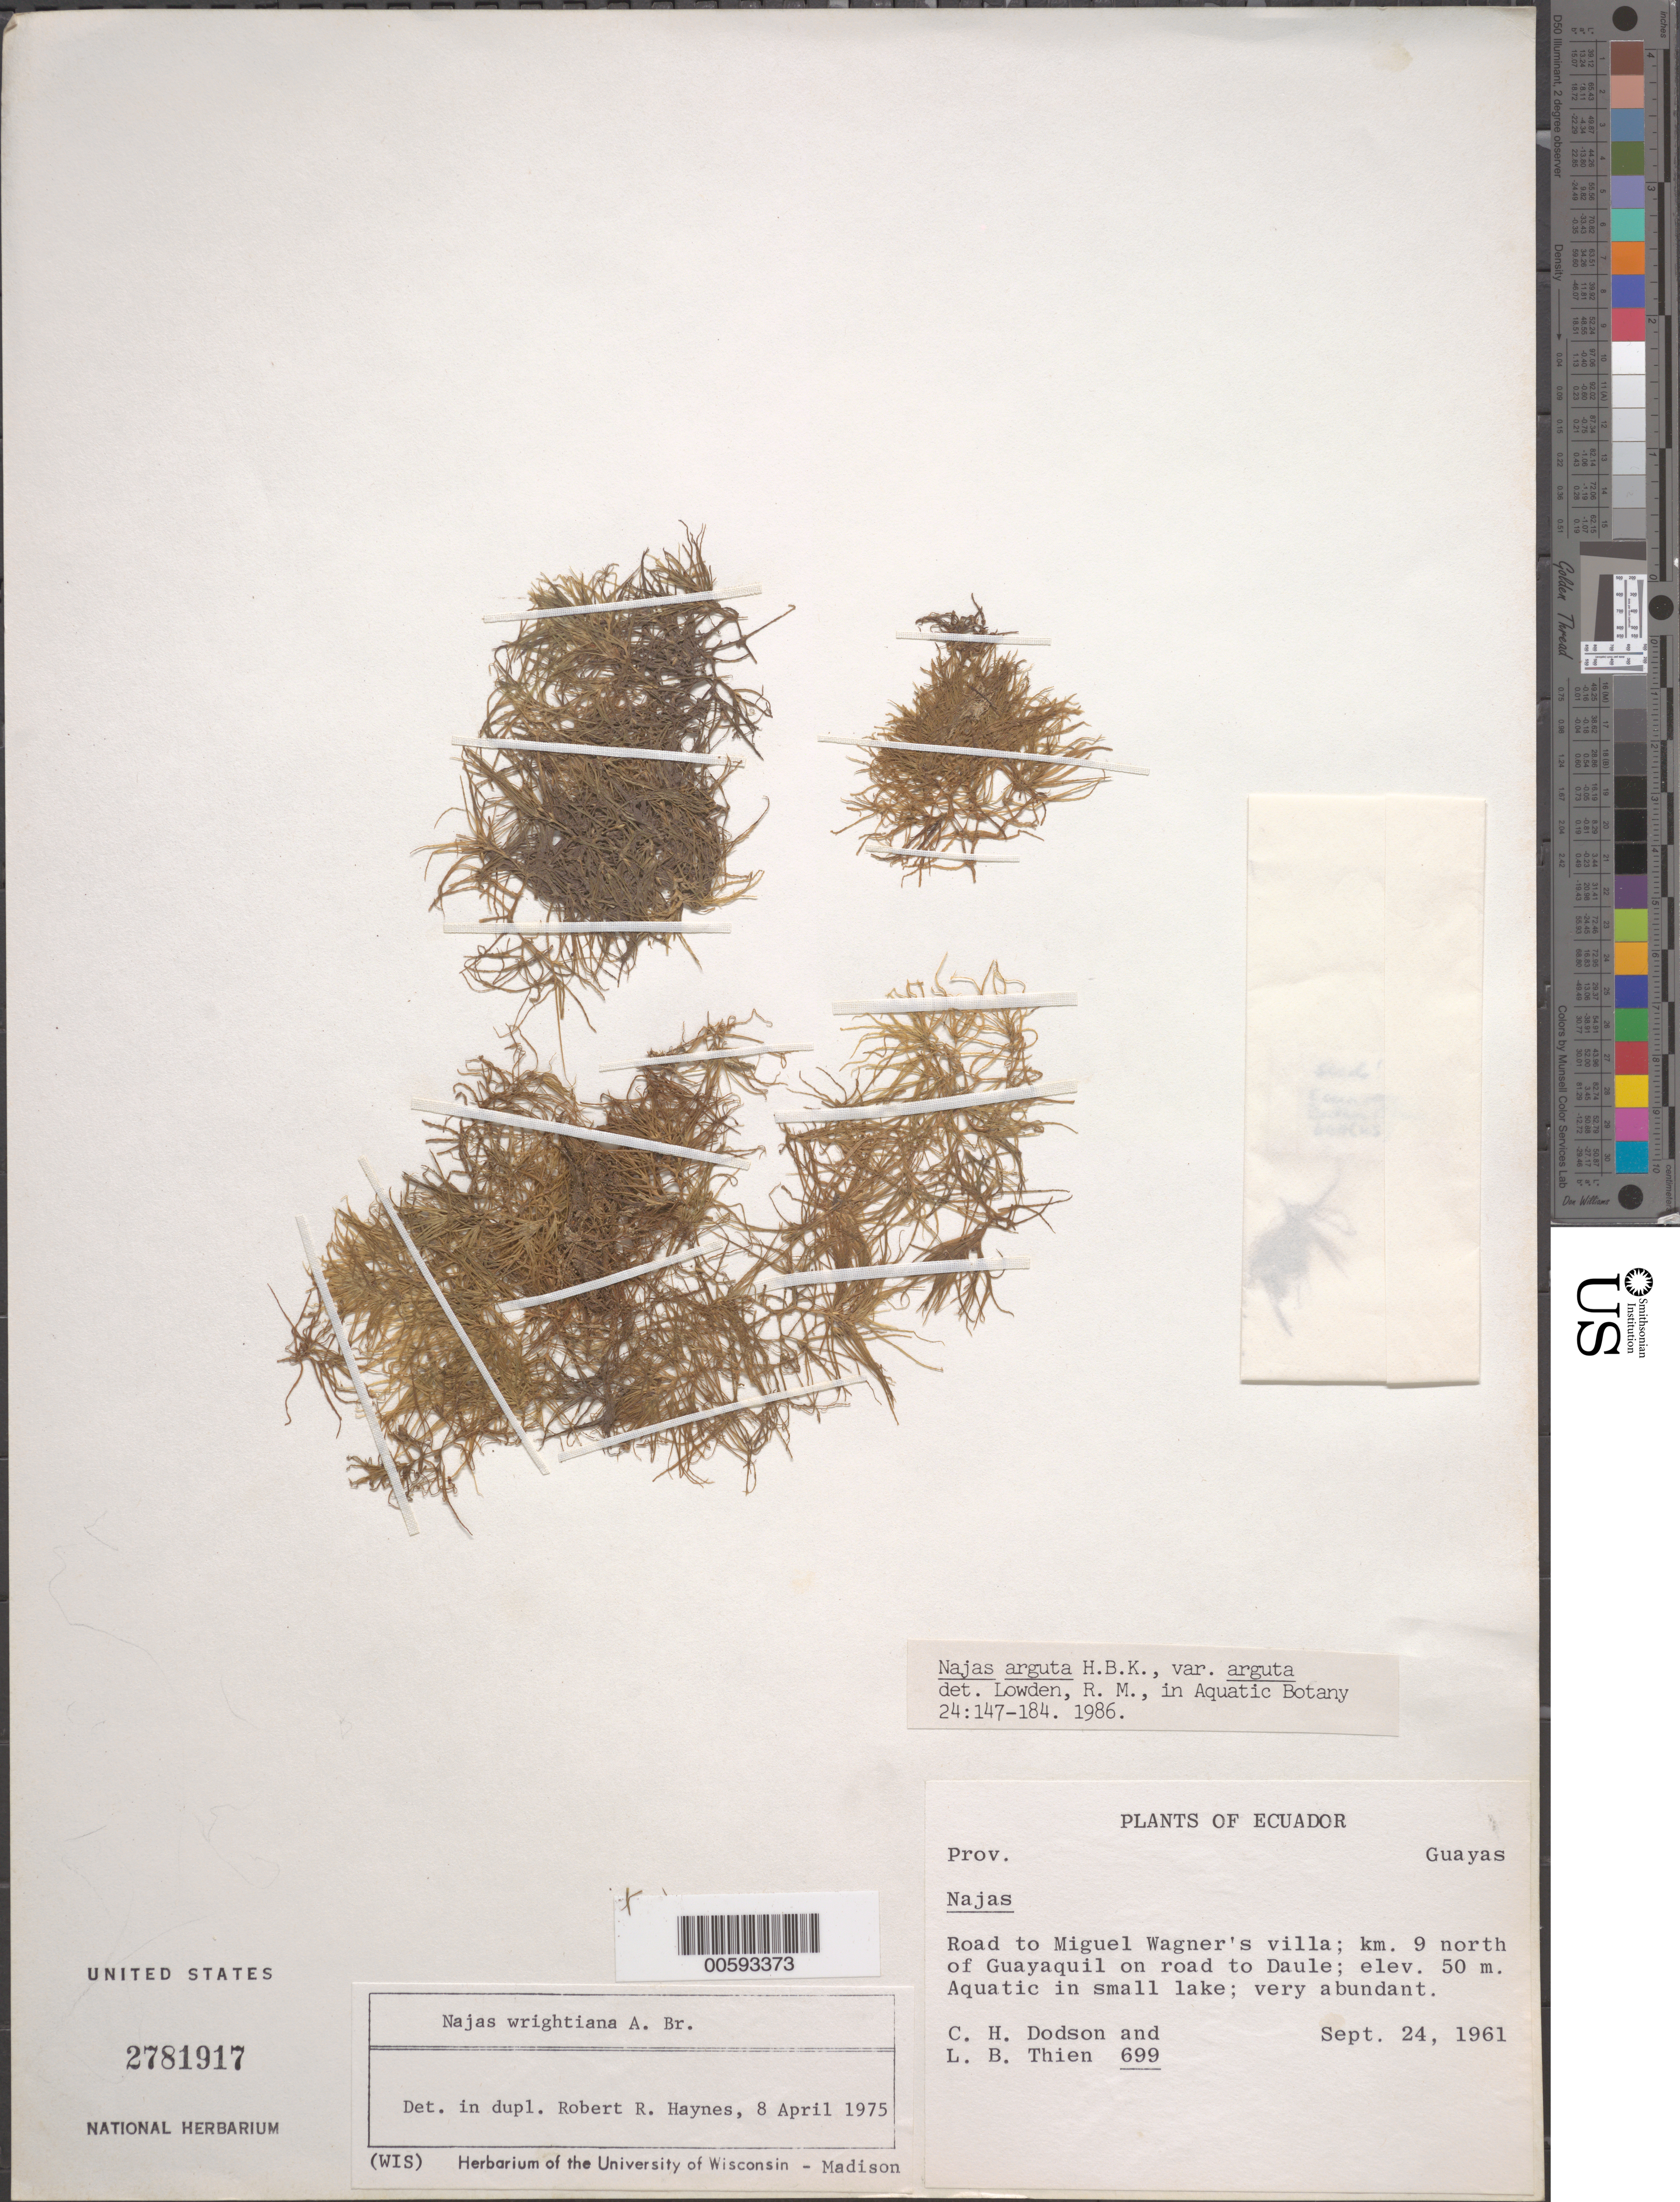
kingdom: Plantae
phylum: Tracheophyta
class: Liliopsida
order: Alismatales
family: Hydrocharitaceae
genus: Najas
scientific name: Najas arguta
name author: Kunth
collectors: C. H. Dodson & L. Thien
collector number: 699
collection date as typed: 24 Sep 1961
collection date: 1961-09-24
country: Ecuador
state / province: Guayas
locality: Road to Miguel Wagner's Vila, N of Guayaquil on road to Daule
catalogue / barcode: US 2781917